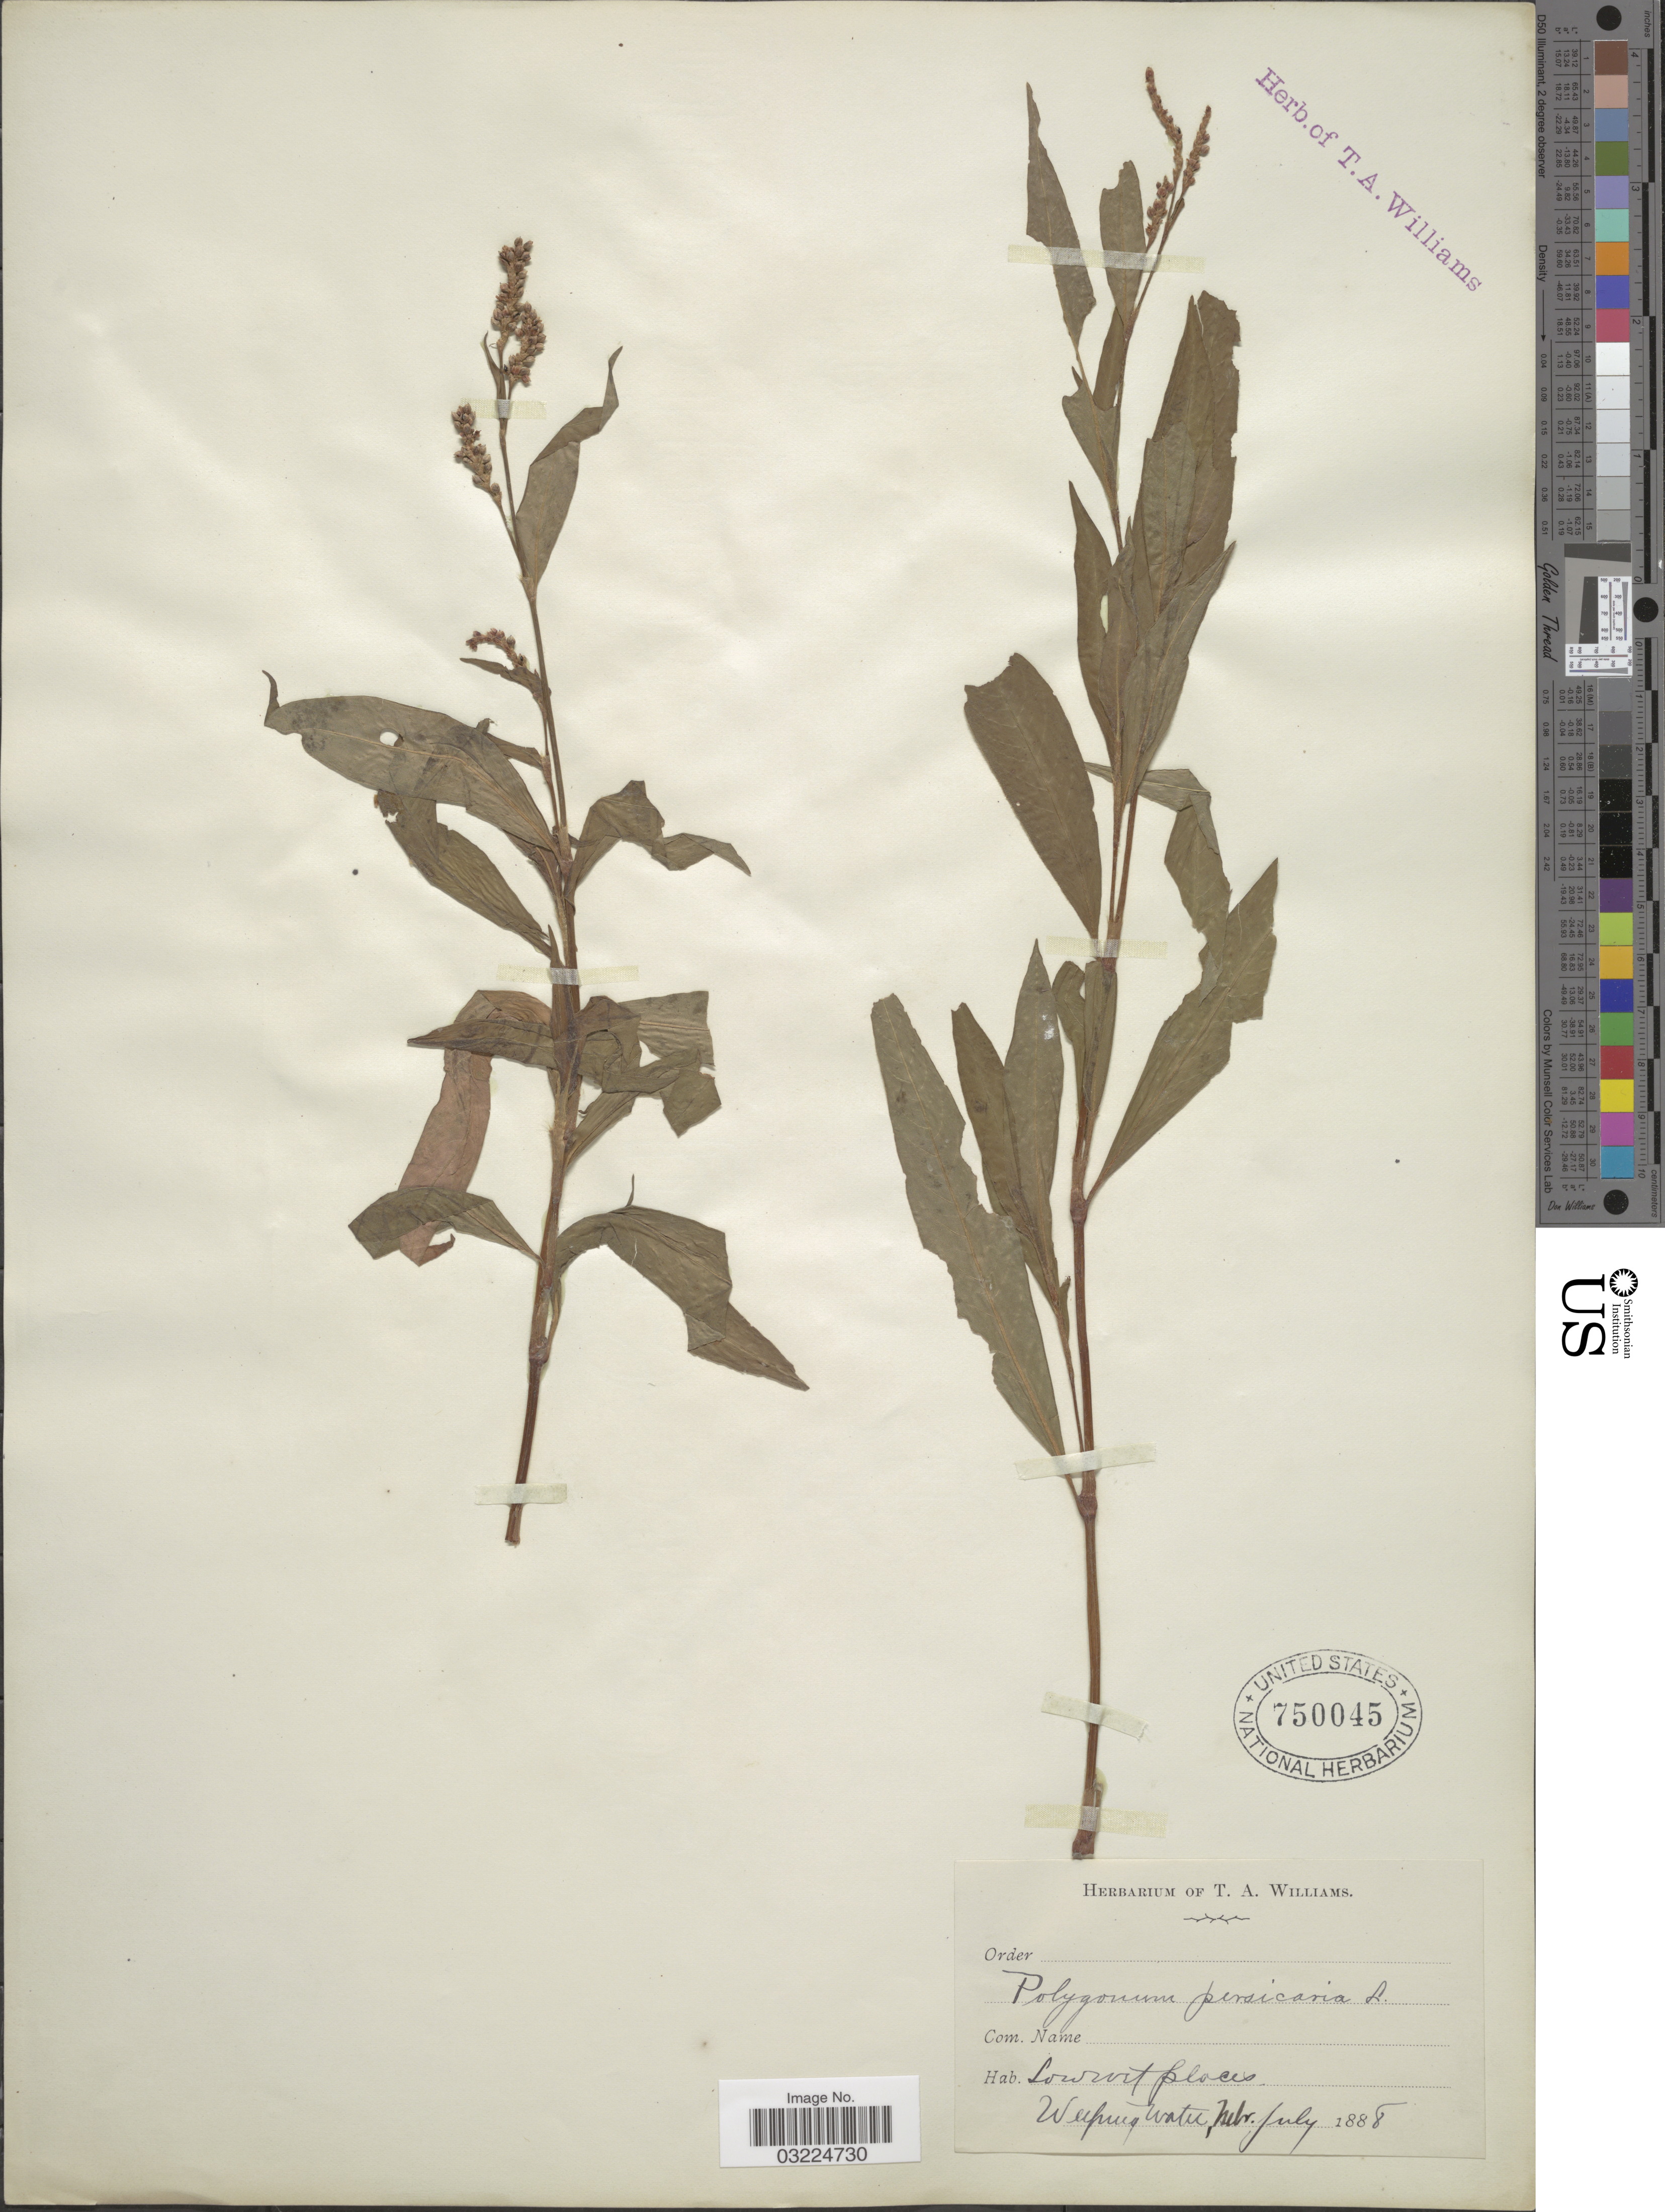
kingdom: Plantae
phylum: Tracheophyta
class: Magnoliopsida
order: Caryophyllales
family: Polygonaceae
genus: Persicaria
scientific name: Persicaria maculosa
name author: S.F. Gray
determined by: Atha, D. E.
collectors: T. A. Williams (herbarium)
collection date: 1888-07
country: United States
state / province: Nebraska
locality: Weeping water.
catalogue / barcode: US 750045